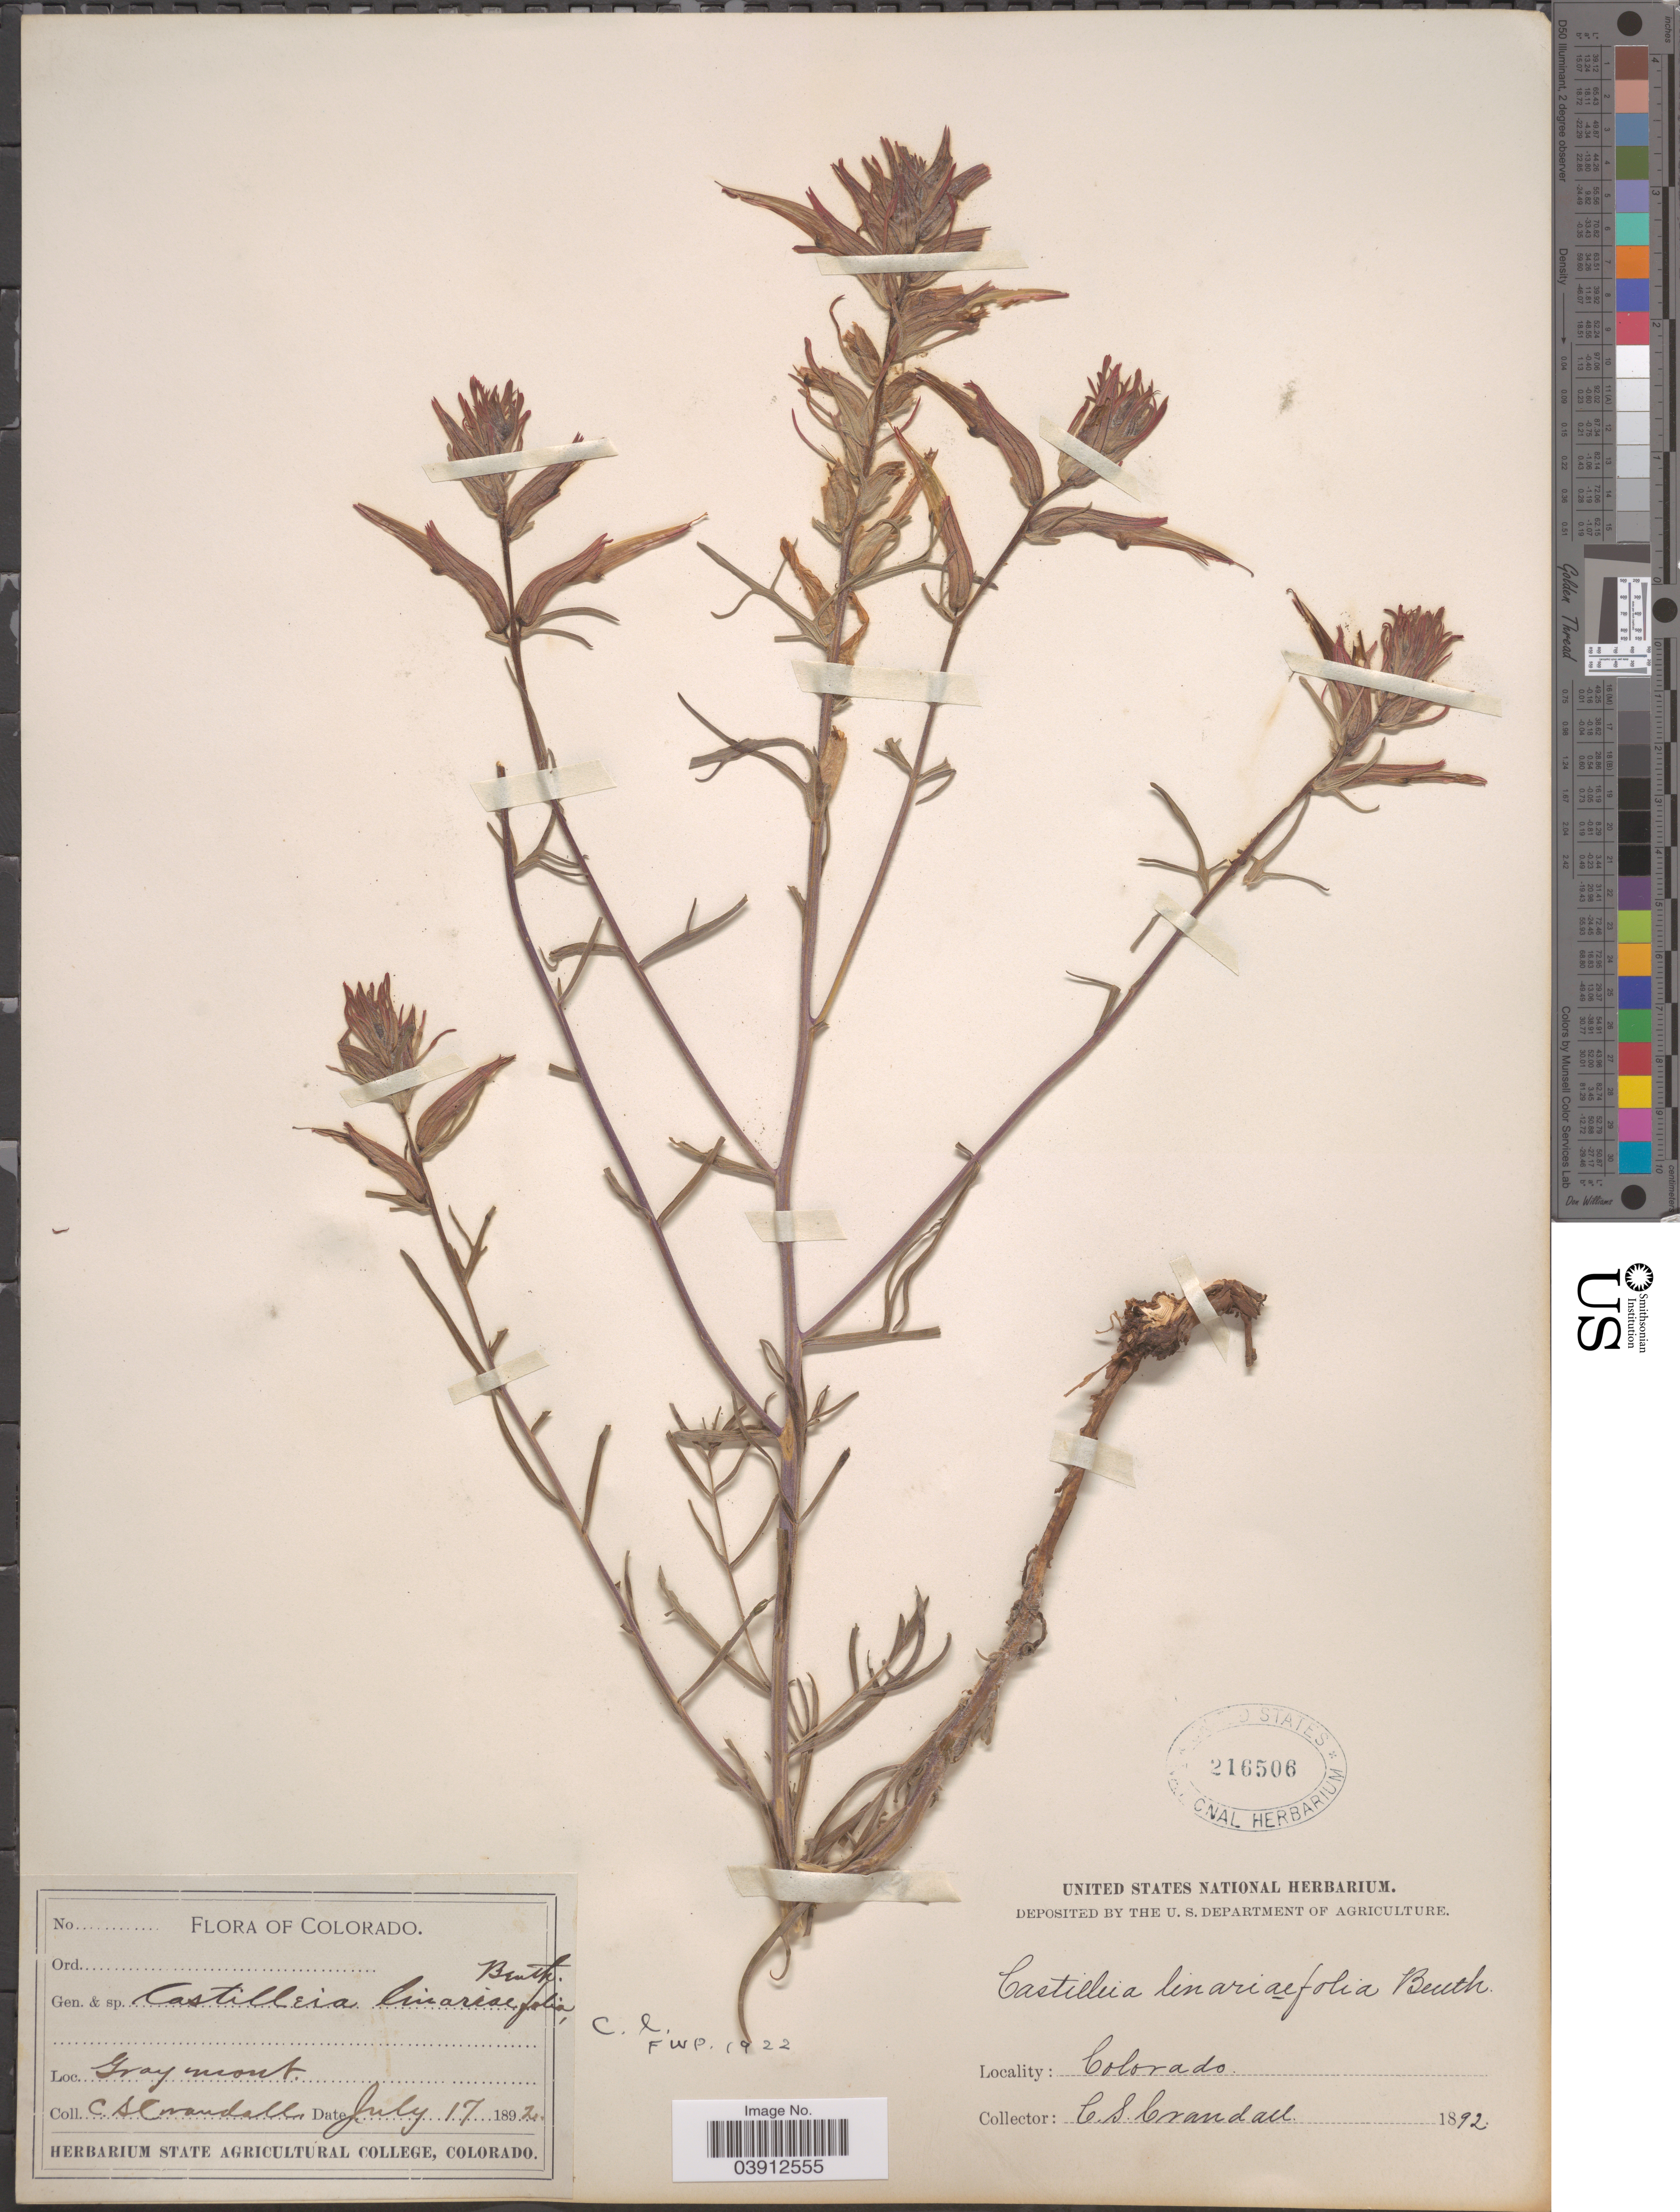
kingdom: Plantae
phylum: Tracheophyta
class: Magnoliopsida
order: Lamiales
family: Orobanchaceae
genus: Castilleja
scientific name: Castilleja linariifolia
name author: Benth.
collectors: C. Crandall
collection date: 1892-07-17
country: United States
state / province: Colorado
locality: Graymont.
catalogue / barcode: US 216506